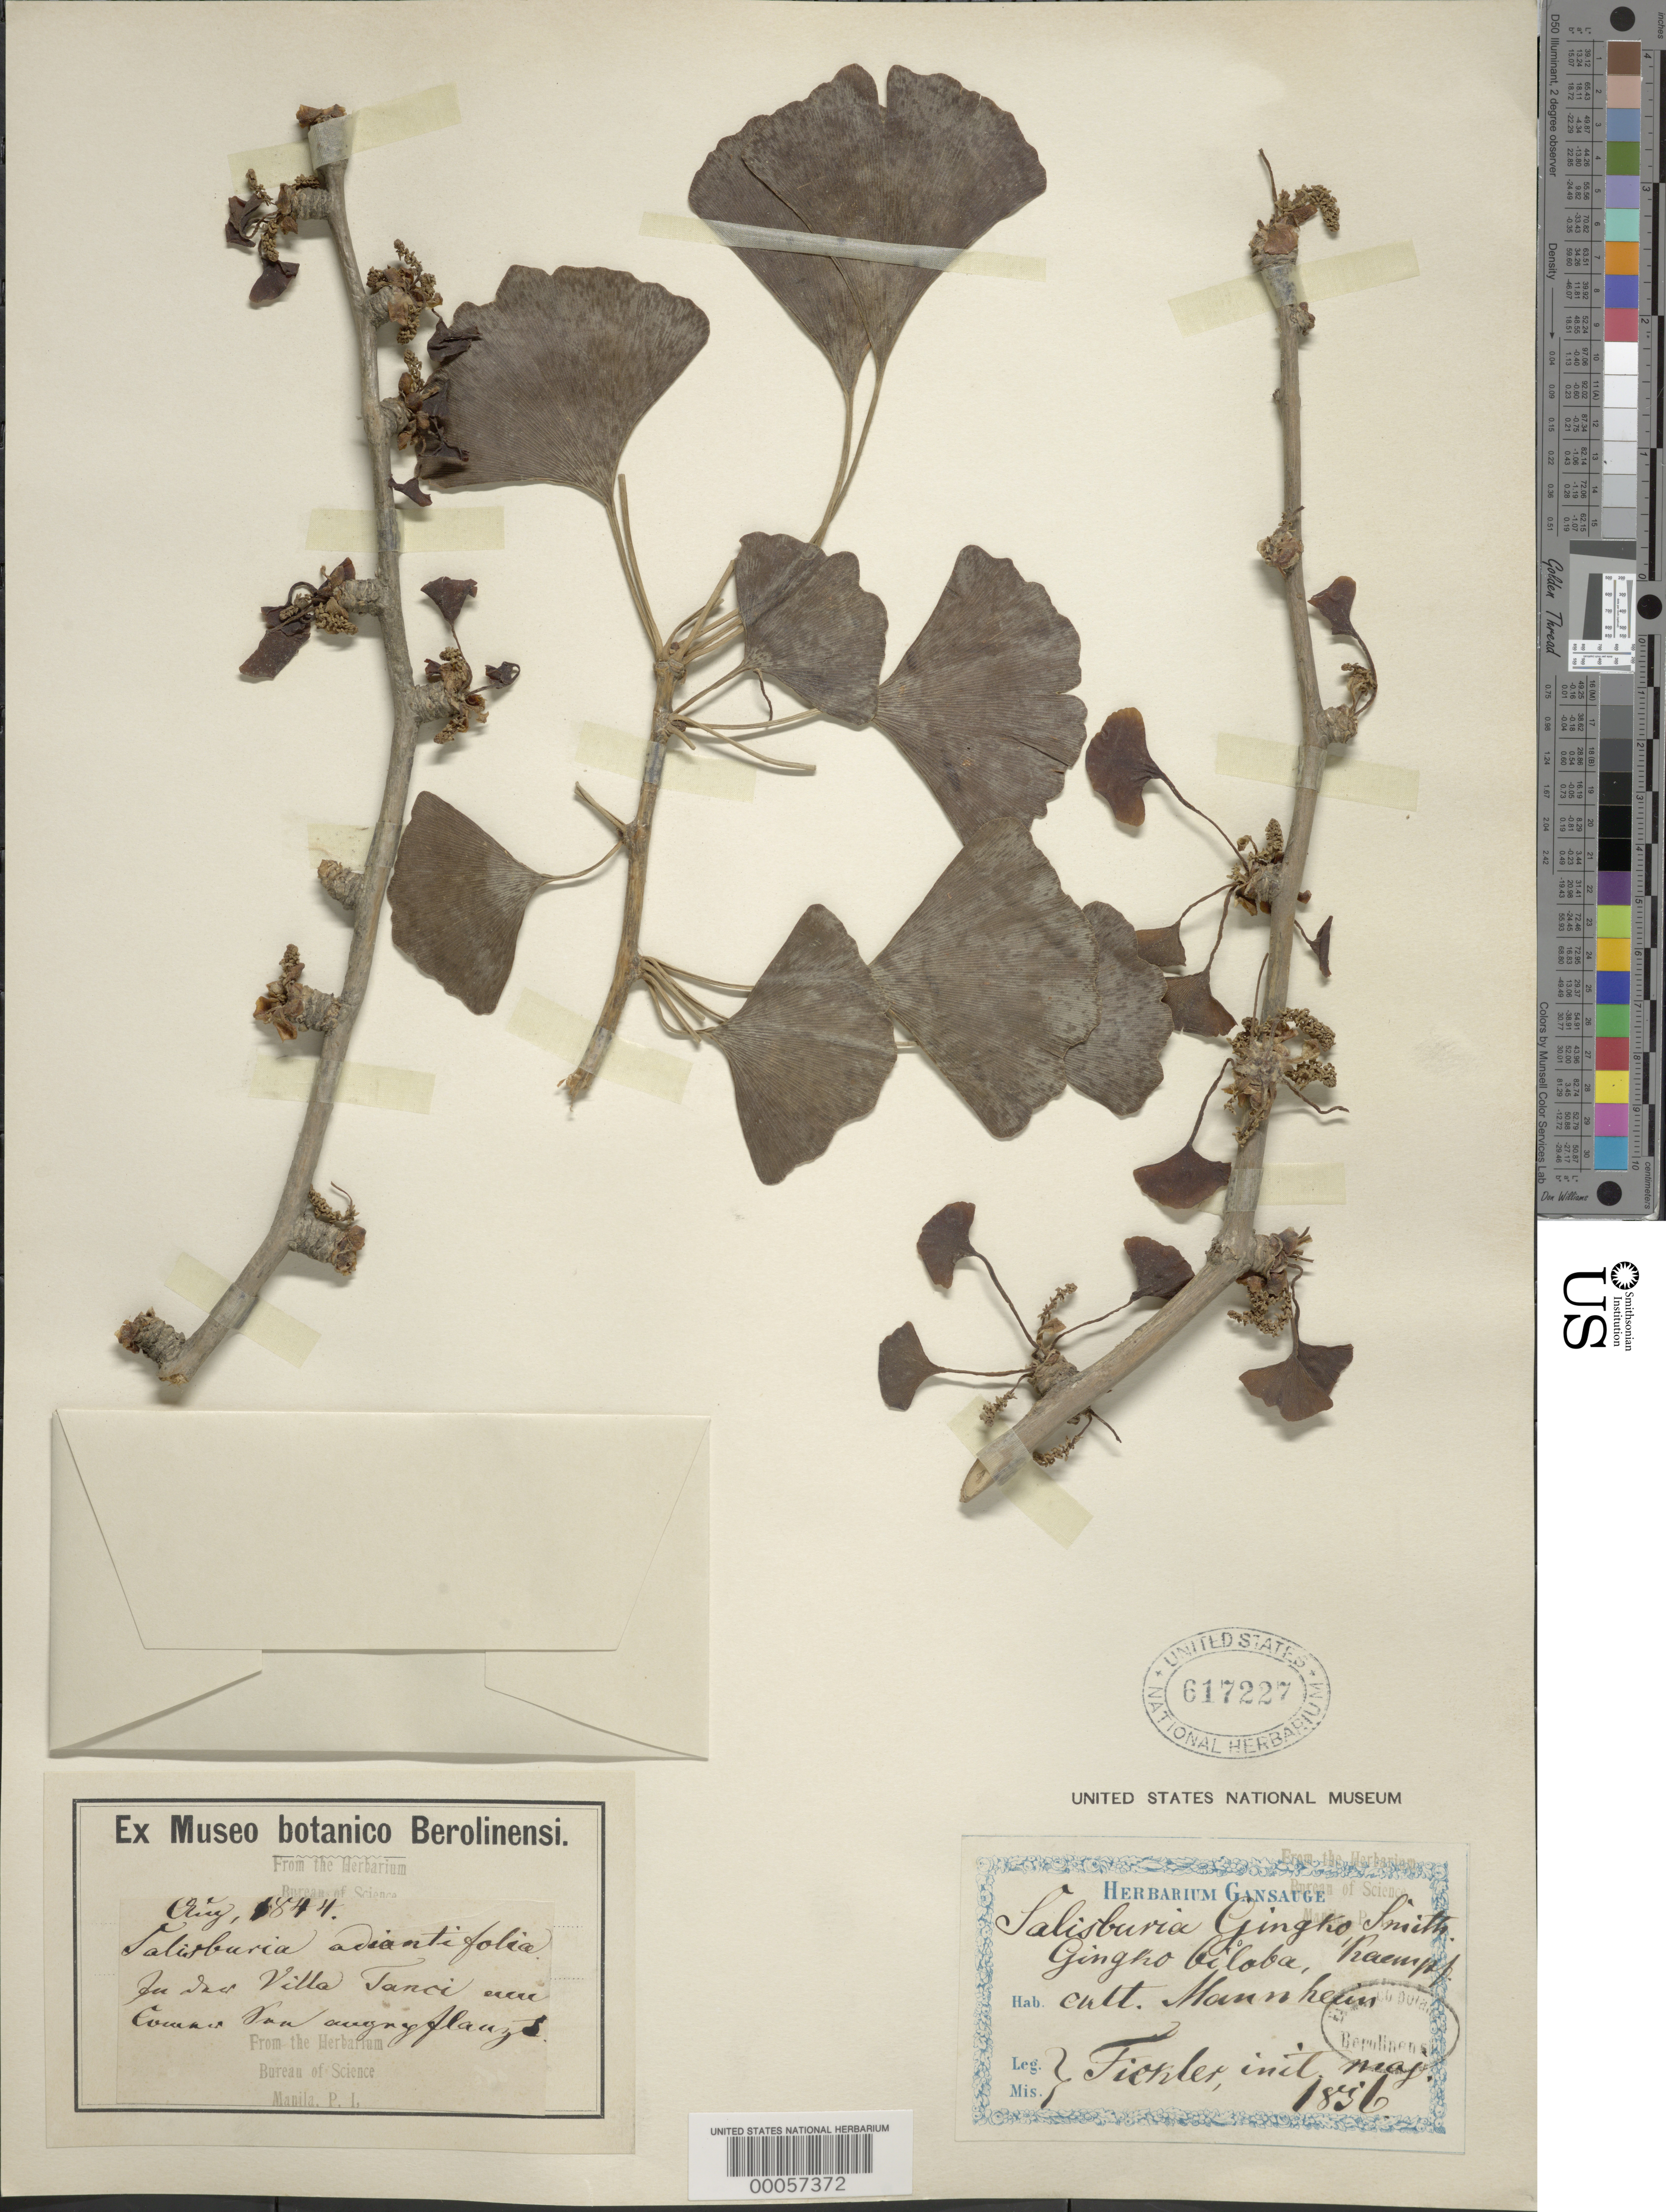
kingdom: Plantae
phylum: Tracheophyta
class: Ginkgoopsida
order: Ginkgoales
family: Ginkgoaceae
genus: Ginkgo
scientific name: Ginkgo biloba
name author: L.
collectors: -. Tienler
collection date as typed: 1836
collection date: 1836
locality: Villa tanci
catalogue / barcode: US 617227